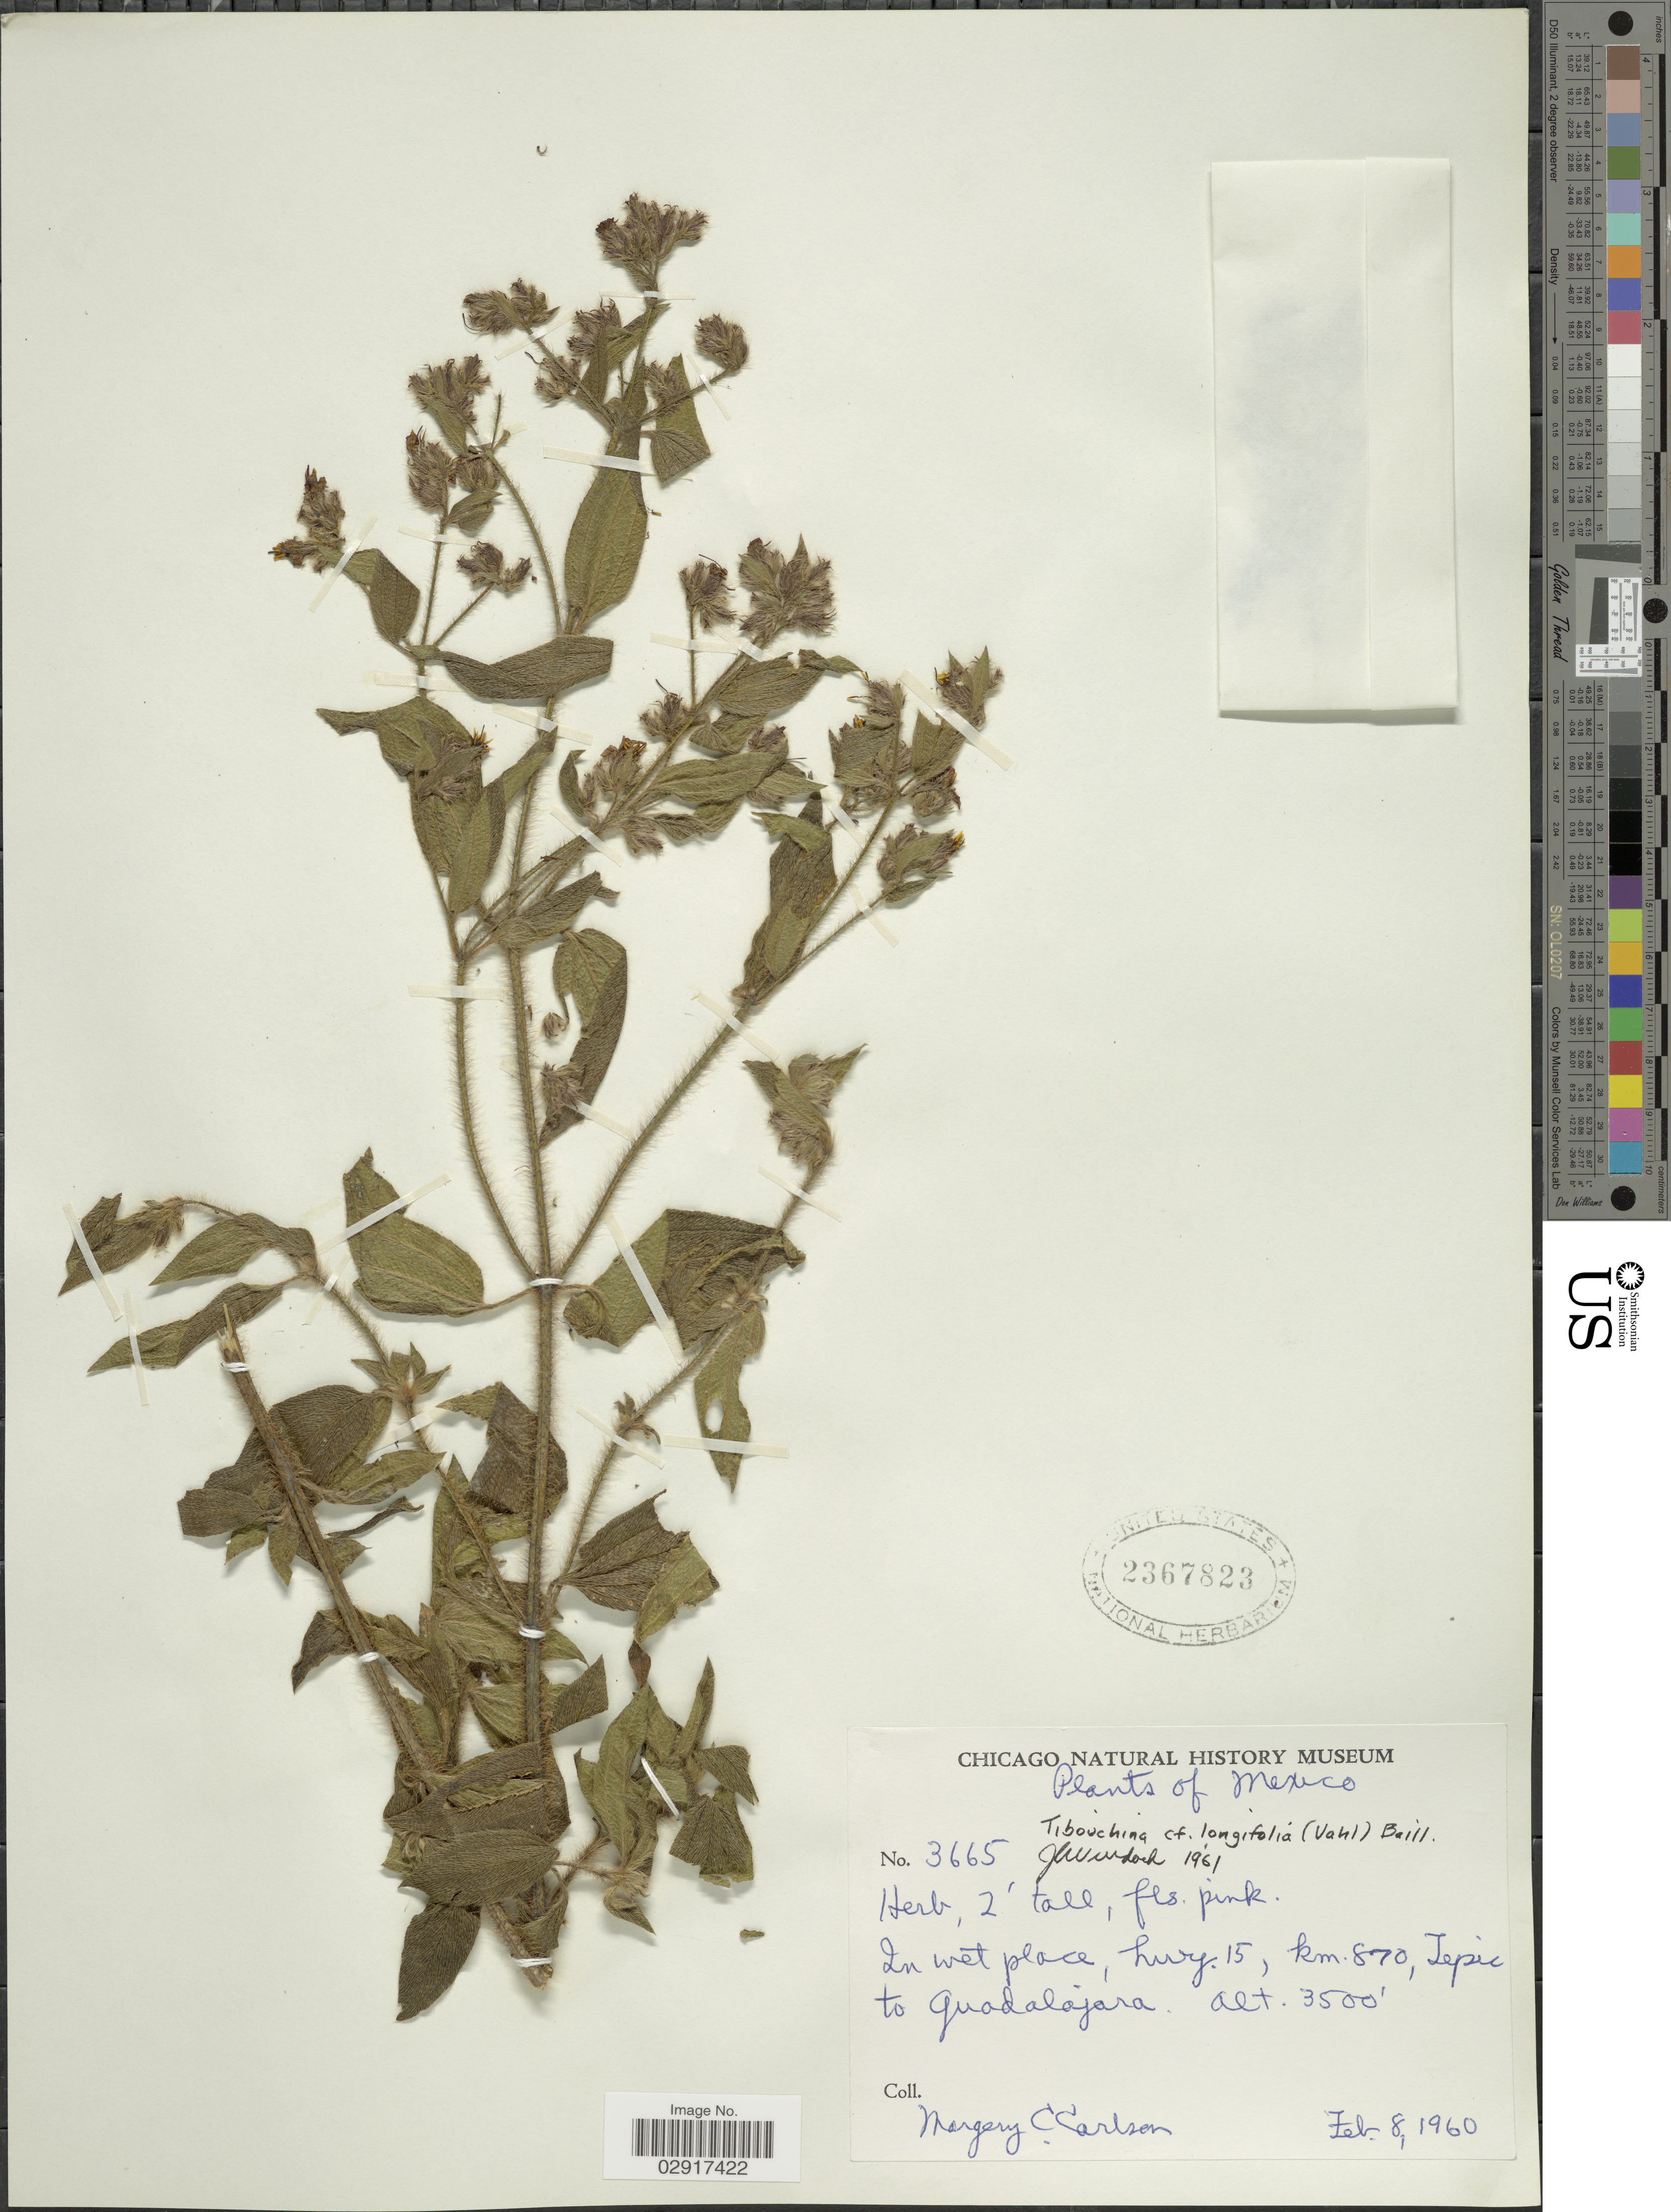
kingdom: Plantae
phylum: Tracheophyta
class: Magnoliopsida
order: Myrtales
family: Melastomataceae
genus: Chaetogastra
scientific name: Chaetogastra longifolia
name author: (Vahl) DC.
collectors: M. C. Carlson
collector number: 3665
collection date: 1960-02-08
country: Mexico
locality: In wet place, hwy. 15, km. 870, Tepic to Guadalajara.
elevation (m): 1067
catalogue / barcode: US 2367823